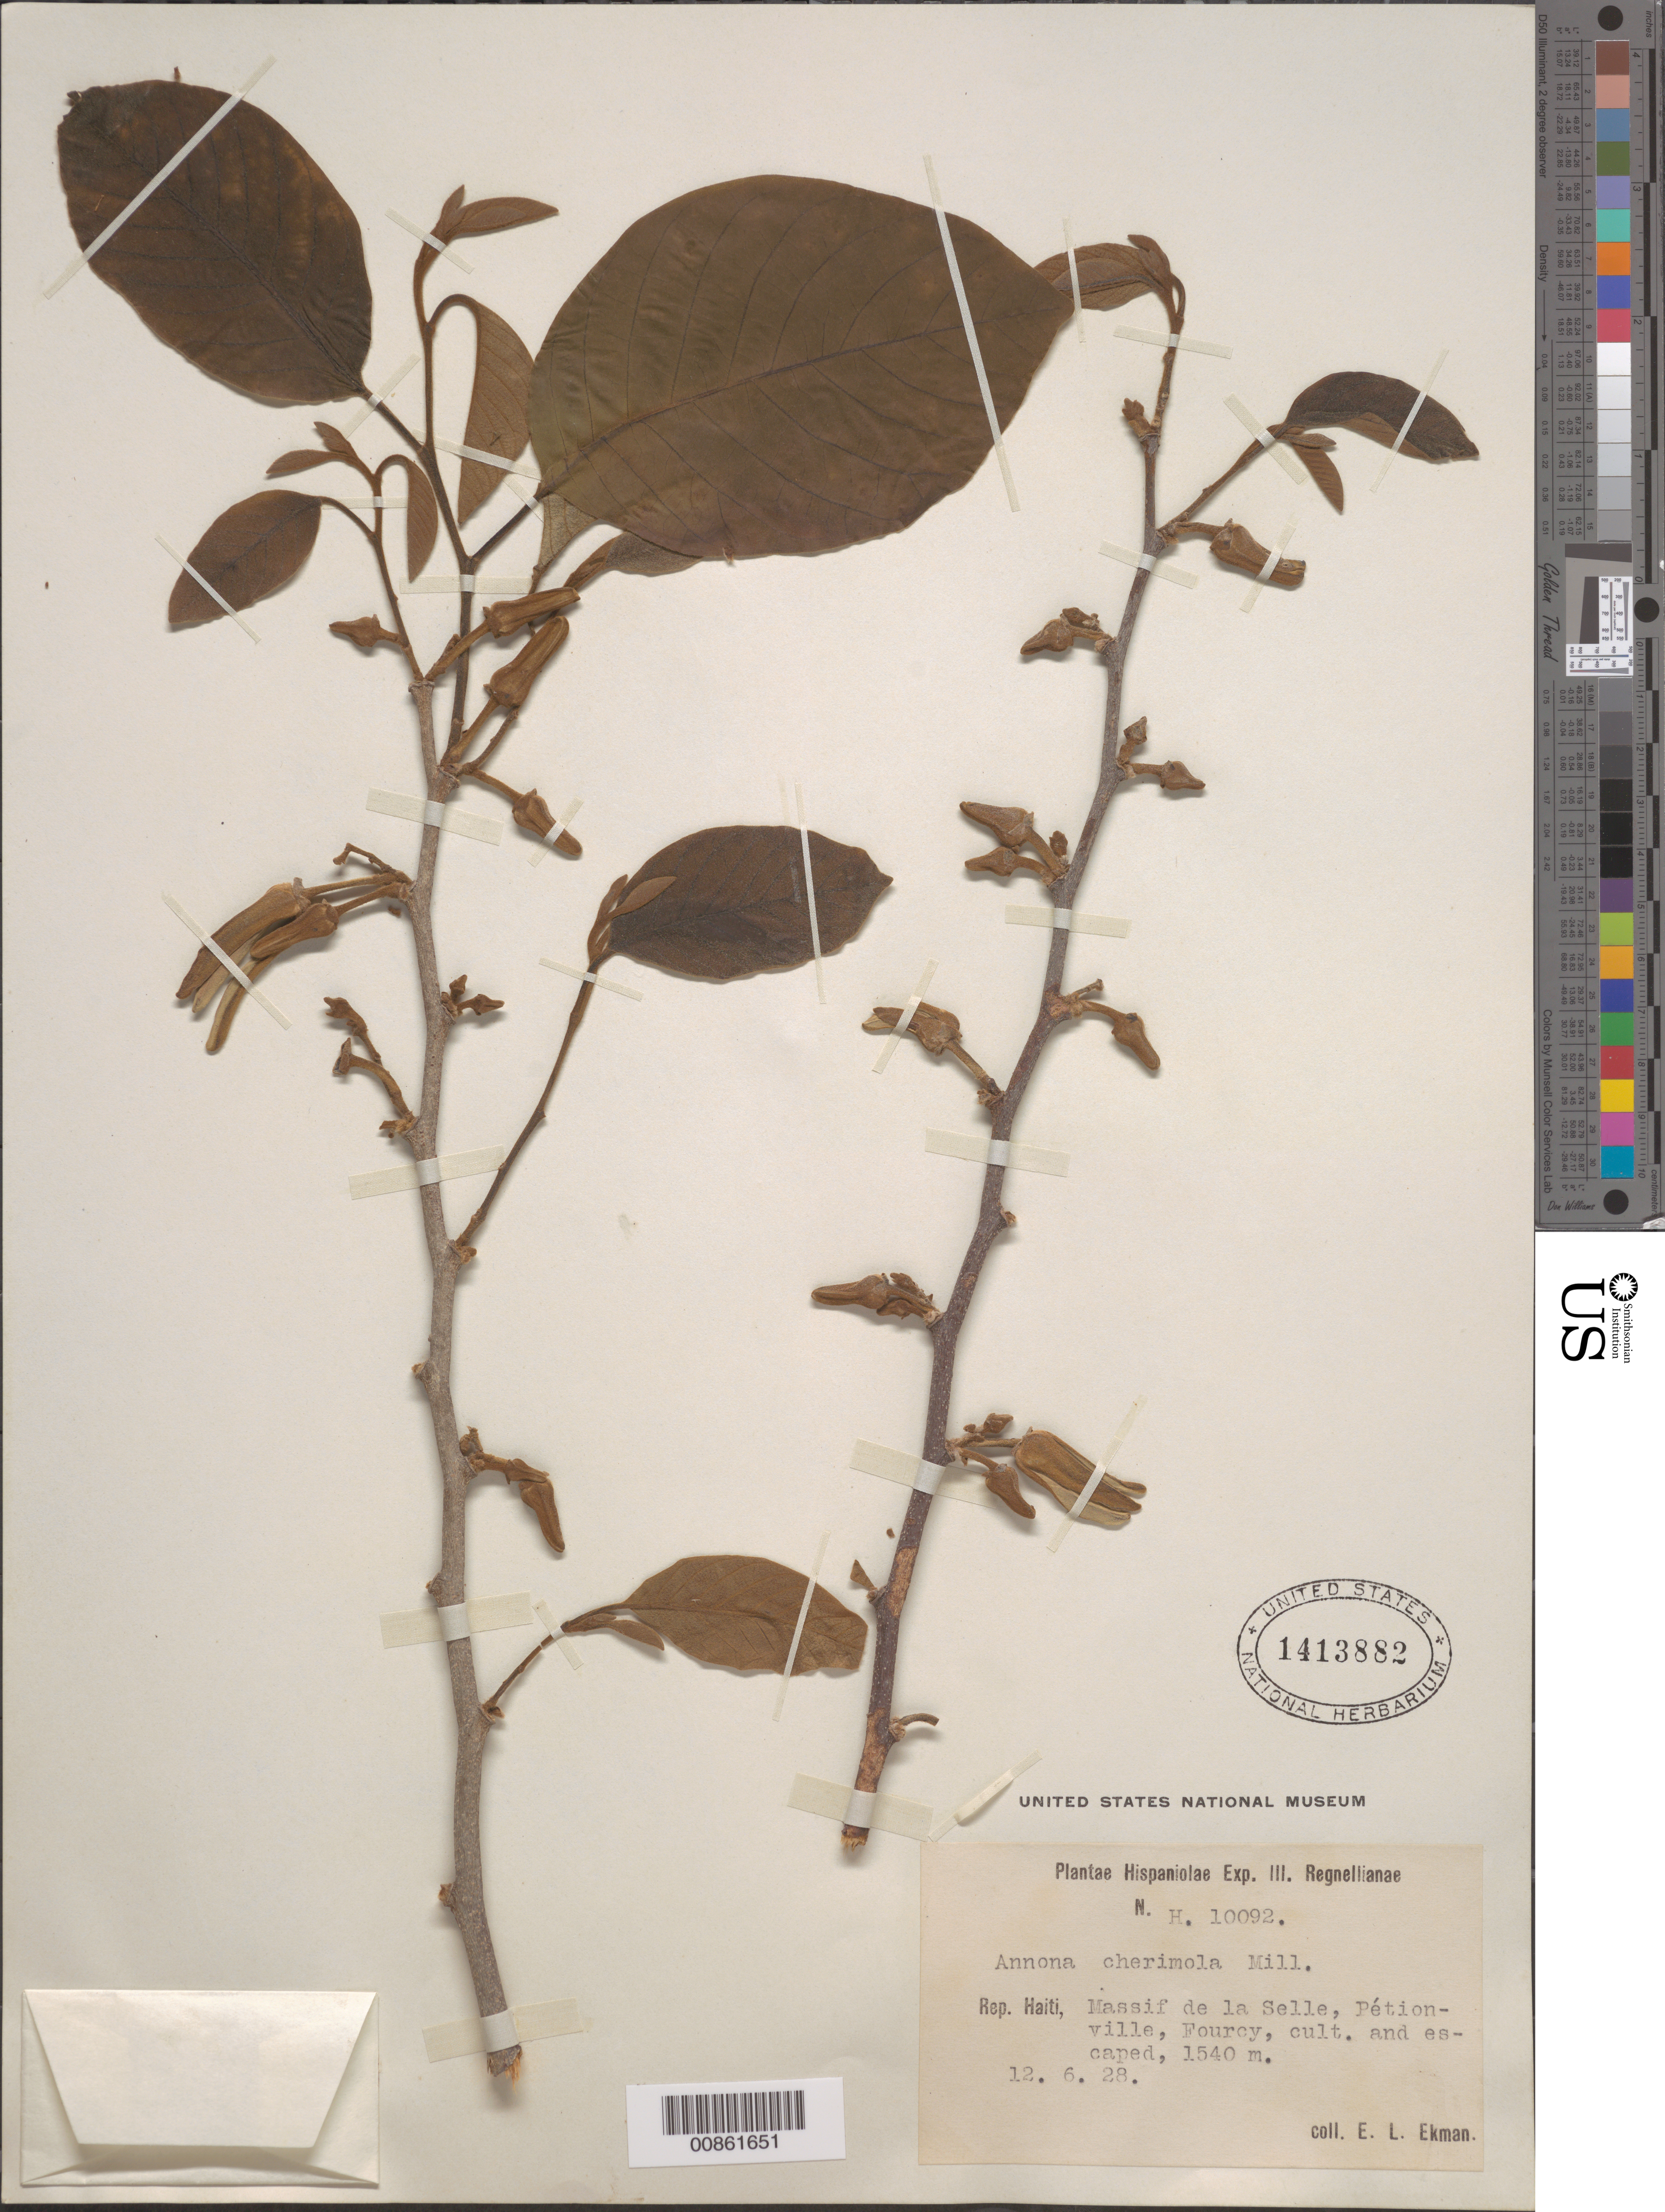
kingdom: Plantae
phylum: Tracheophyta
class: Magnoliopsida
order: Magnoliales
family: Annonaceae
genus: Annona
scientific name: Annona cherimola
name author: Mill.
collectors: E. L. Ekman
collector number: H 10092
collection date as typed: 12 Jun 1928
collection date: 1928-06-12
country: Haiti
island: Hispaniola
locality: Massif de la Selle, Pétionville, Fourcy.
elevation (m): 1540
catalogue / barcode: US 1413882